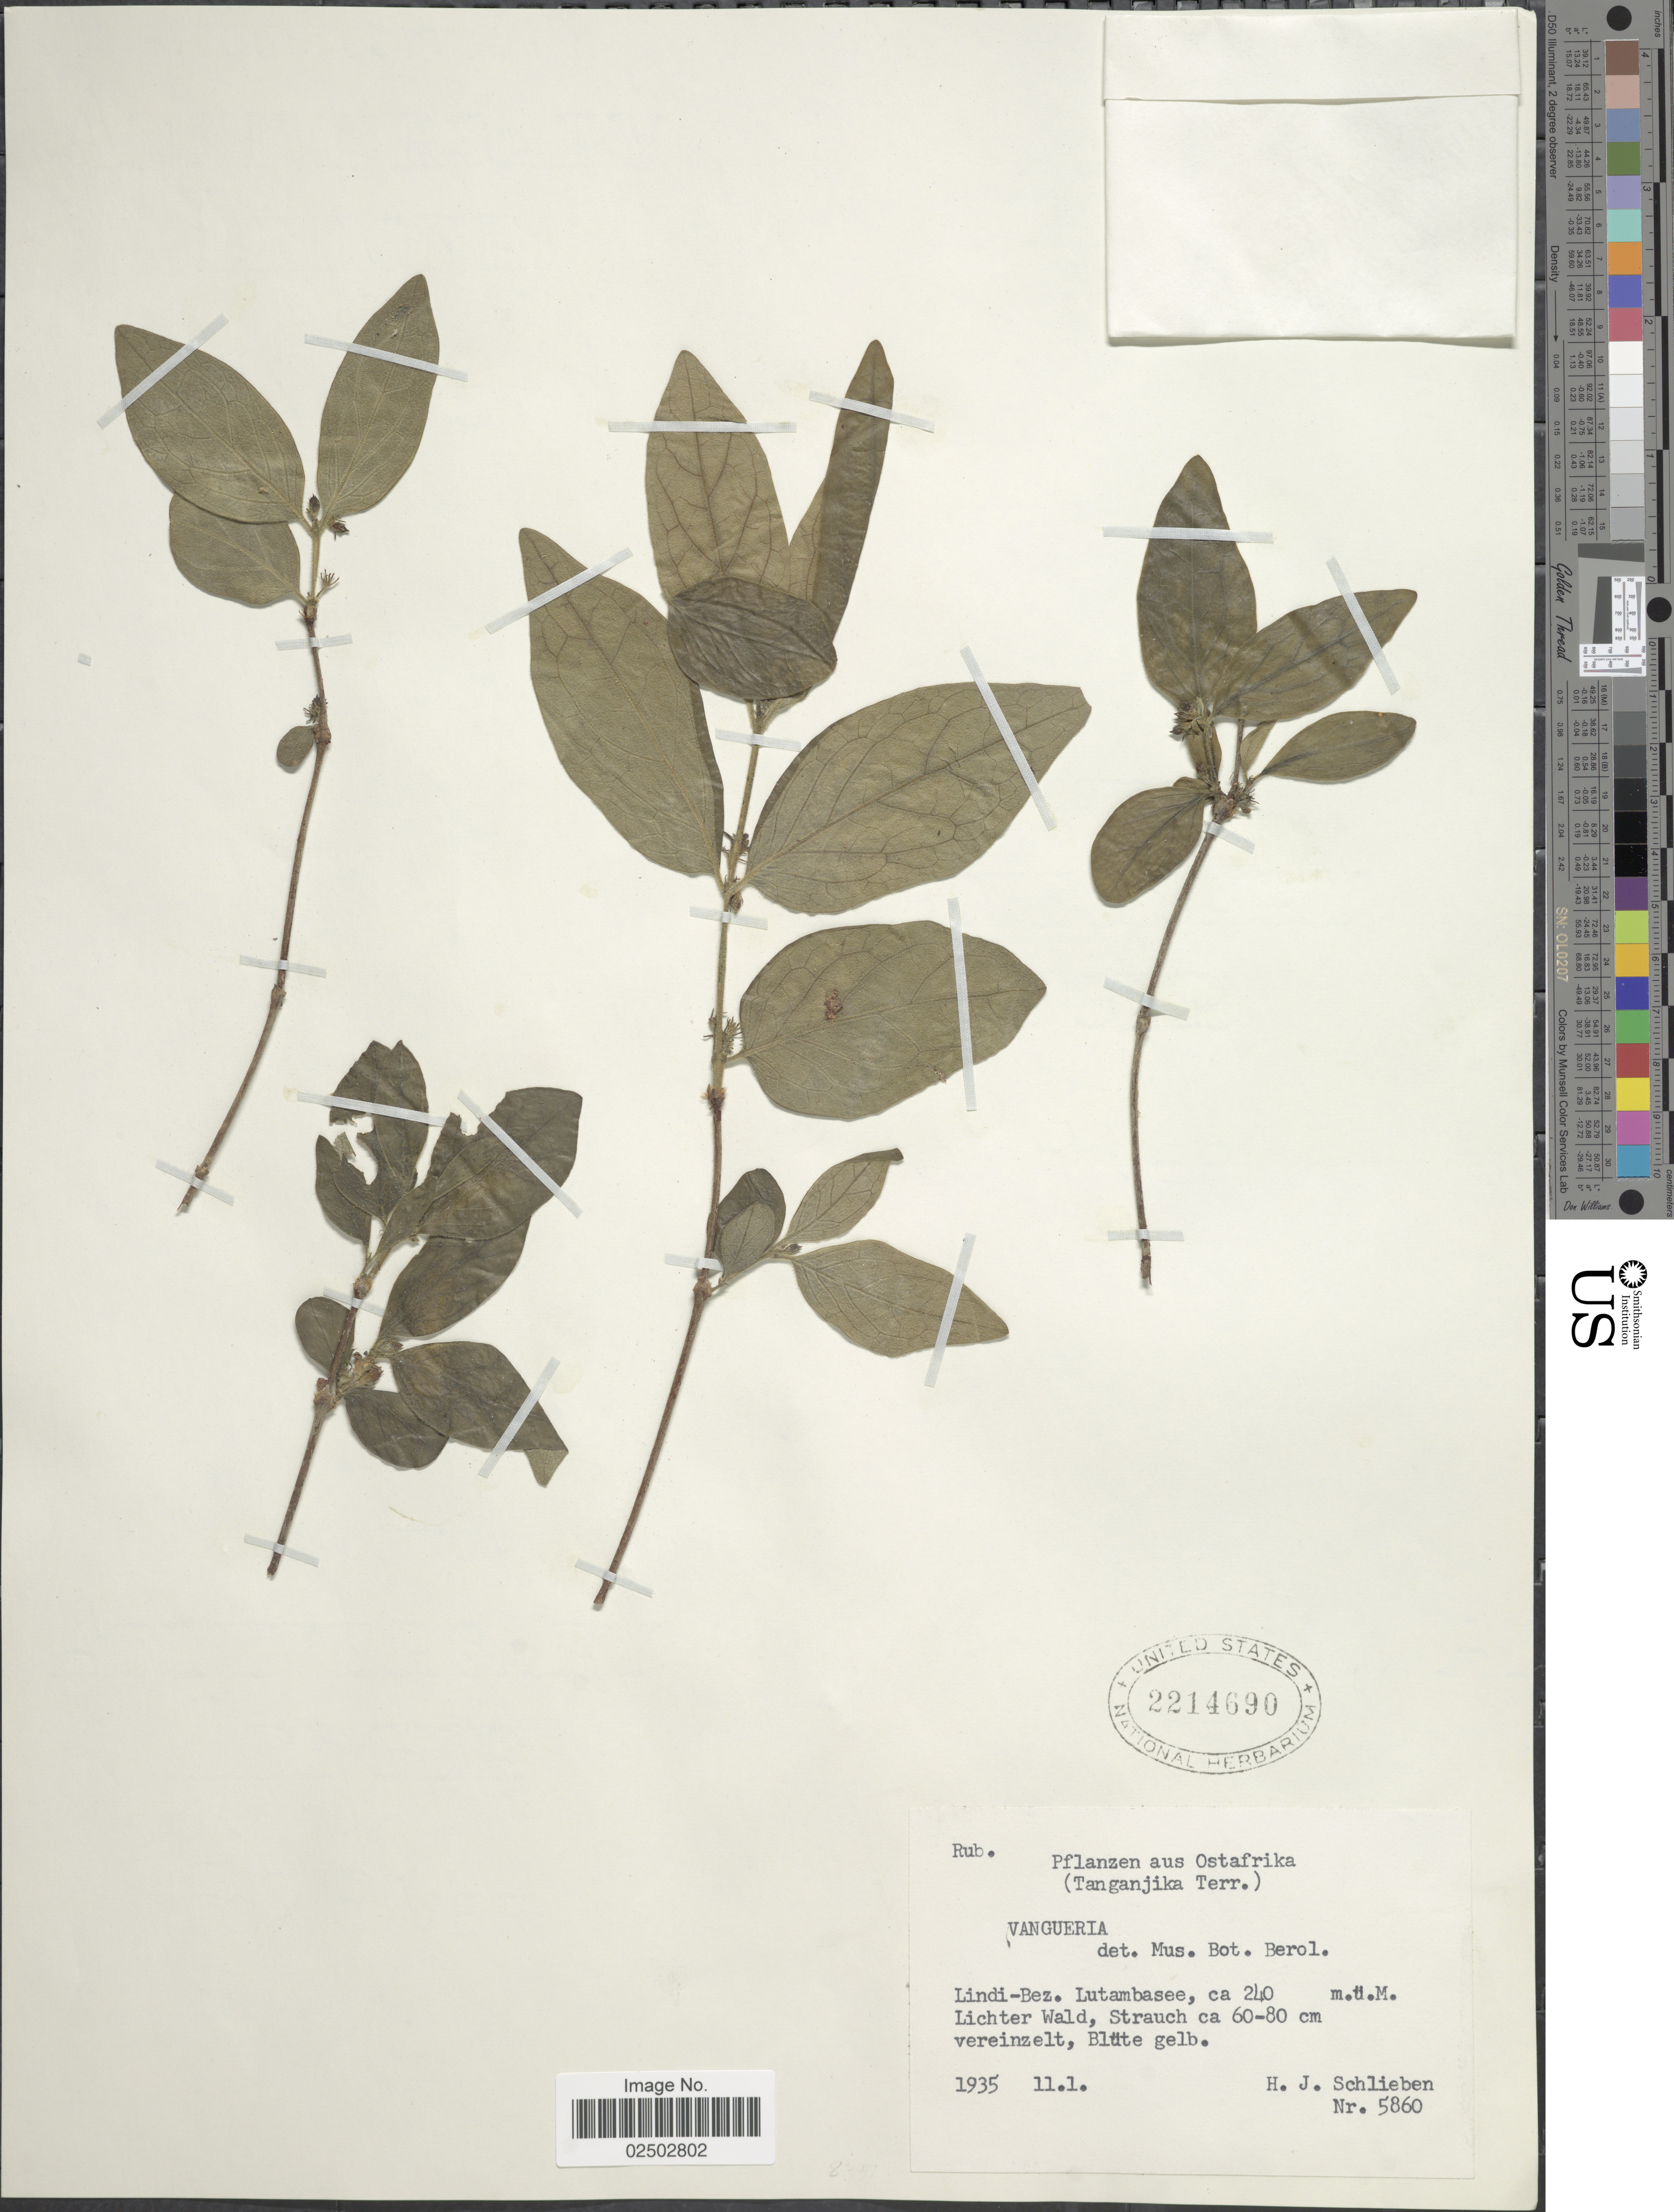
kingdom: Plantae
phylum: Tracheophyta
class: Magnoliopsida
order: Gentianales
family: Rubiaceae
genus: Vangueria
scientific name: Vangueria sp.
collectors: H. J. Schlieben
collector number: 5860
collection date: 1935-01-11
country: Tanzania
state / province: Lindi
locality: Pflanzen aus Ostafrika (Tanganjika Terr.) Lindi-Bez, Lutambasee, Lichter Wald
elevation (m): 240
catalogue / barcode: US 2214690